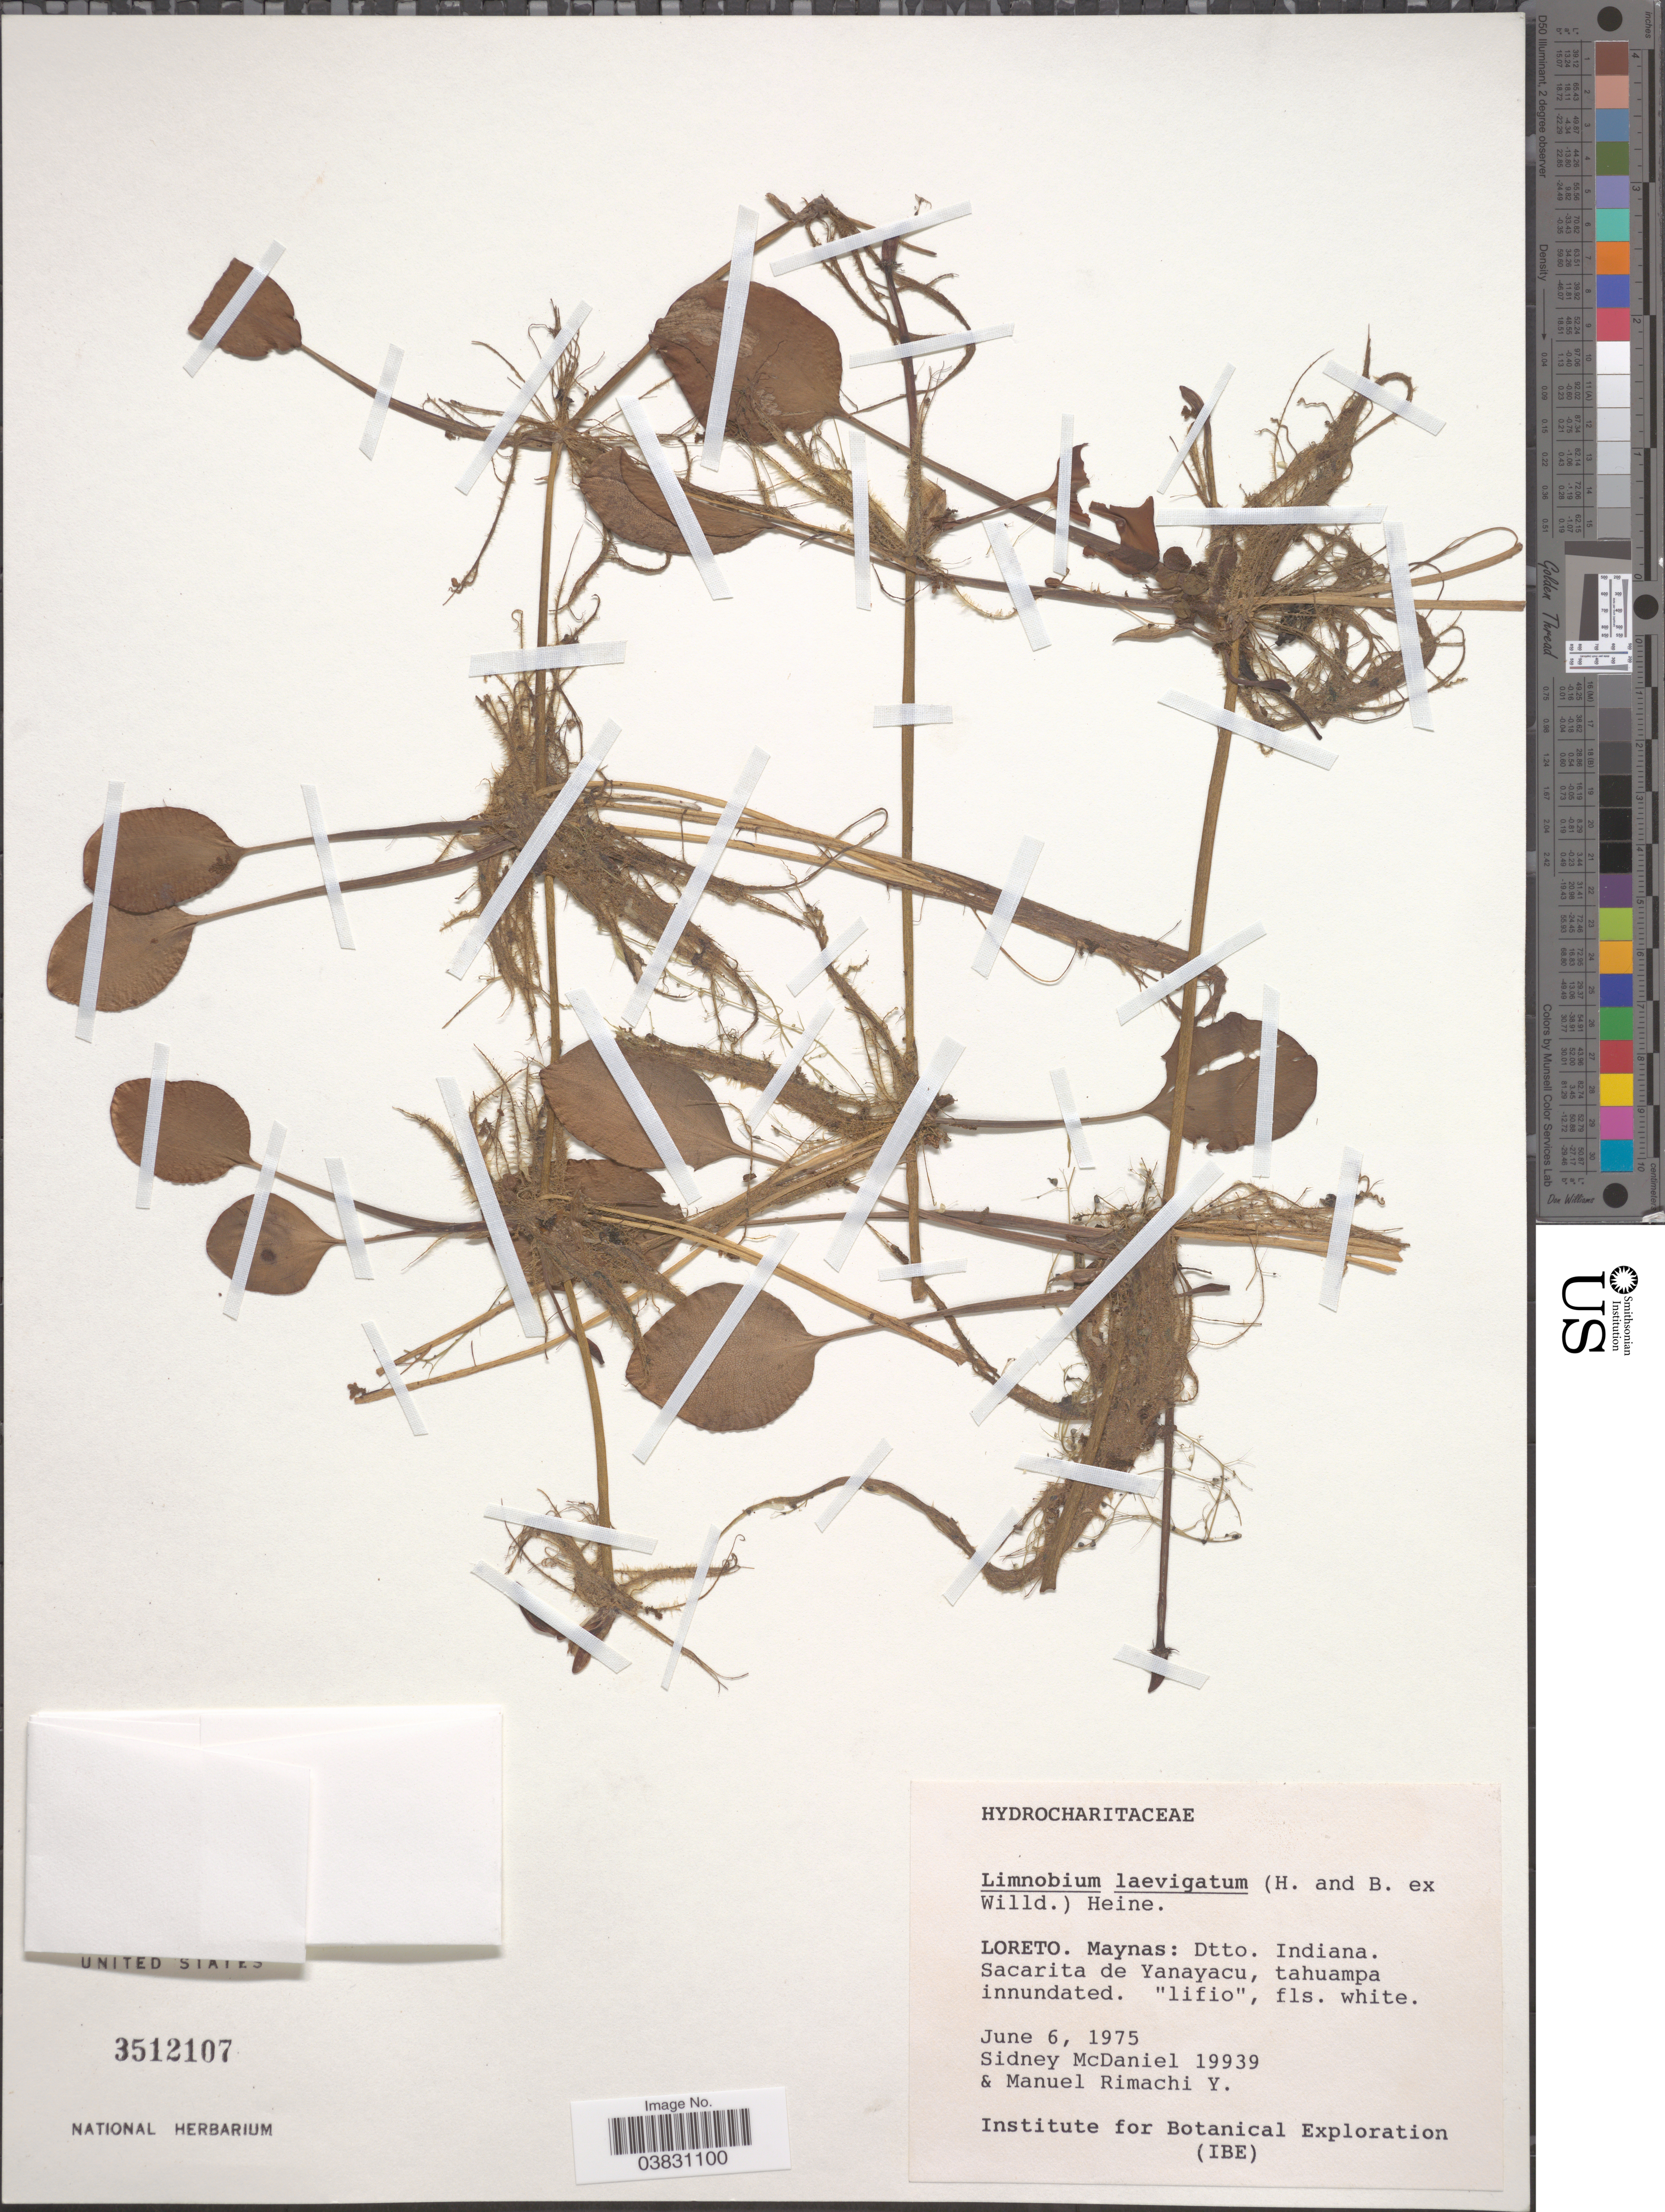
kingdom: Plantae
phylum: Tracheophyta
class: Liliopsida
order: Alismatales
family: Hydrocharitaceae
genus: Limnobium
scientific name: Limnobium laevigatum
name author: (Humb. & Bonpl. ex Willd.) Heine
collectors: S. McDaniel & M. Rimachi Y.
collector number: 19939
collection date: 1975-06-06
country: Peru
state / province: Loreto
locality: Maynas: Dtto. Indian. Sacarito de Yanayacu, tahuampa inundated.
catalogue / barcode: US 3512107